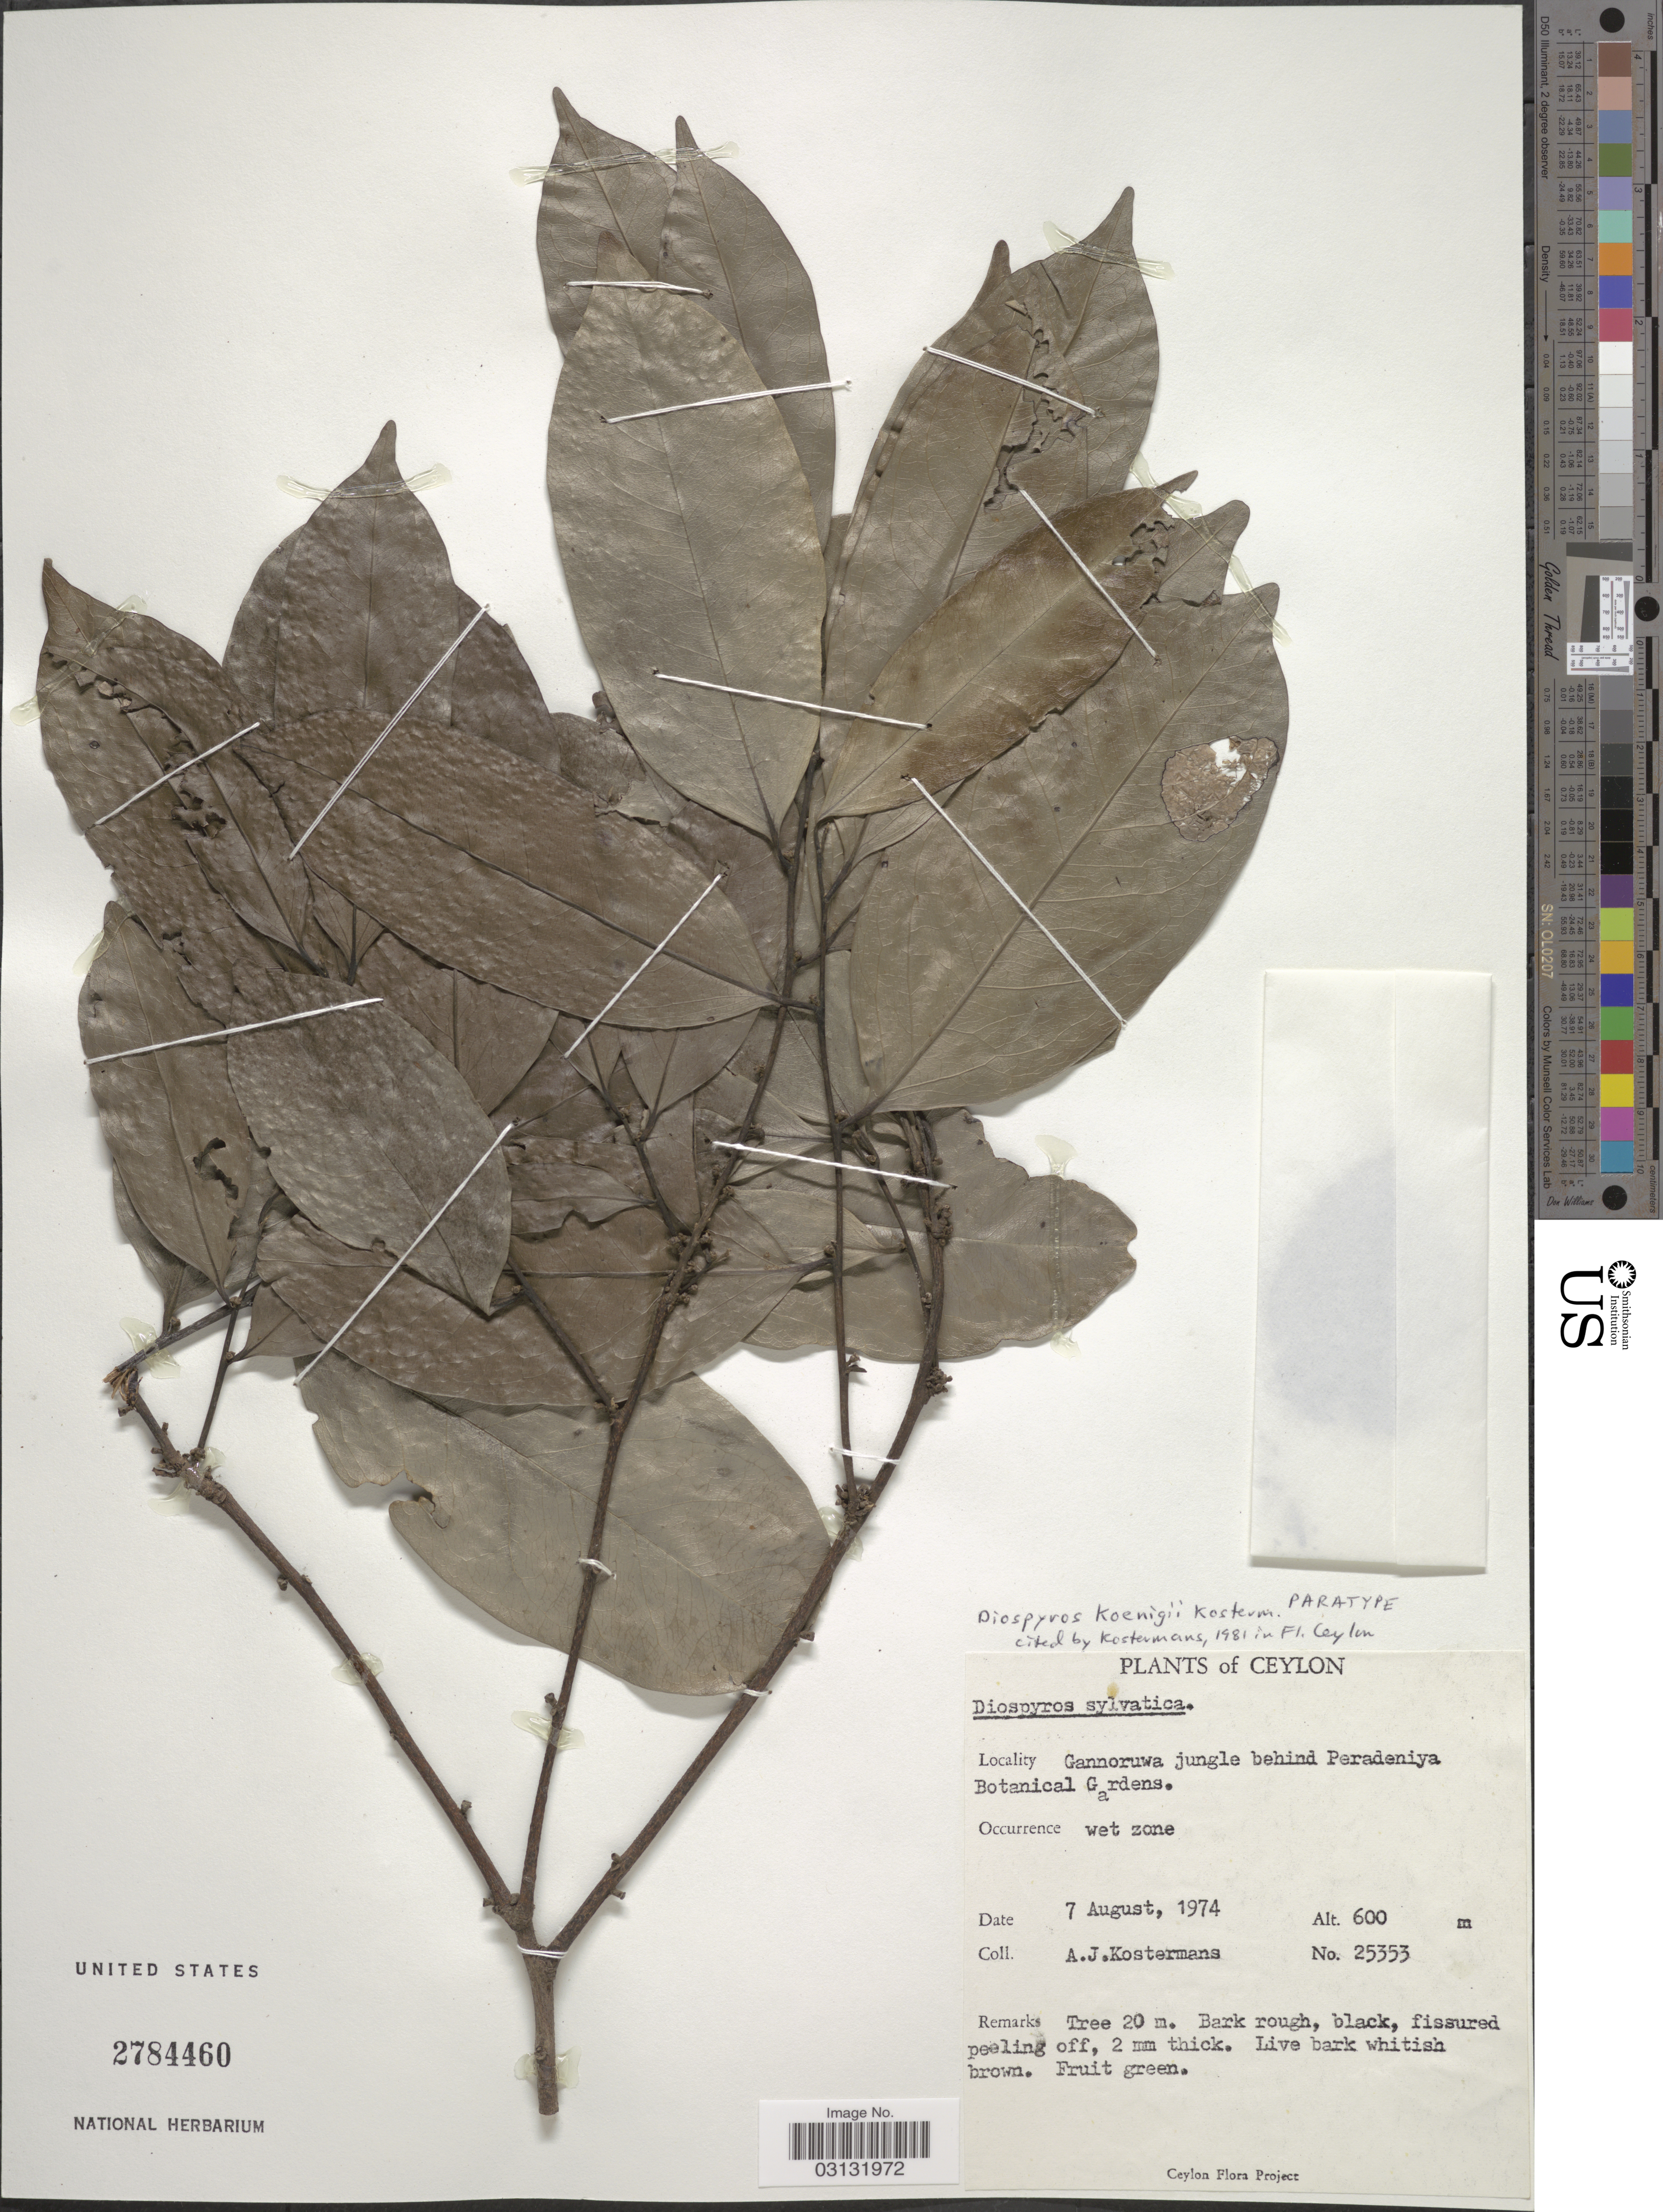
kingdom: Plantae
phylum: Tracheophyta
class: Magnoliopsida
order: Ericales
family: Ebenaceae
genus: Diospyros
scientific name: Diospyros koenigii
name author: Kosterm.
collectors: A. J. G. Kostermans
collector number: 25353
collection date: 1974-08-07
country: Sri Lanka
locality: Ceylon. Gannoruwa jungle behind Peradeniya Botanical Gardens.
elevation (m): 600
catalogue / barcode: US 2784460